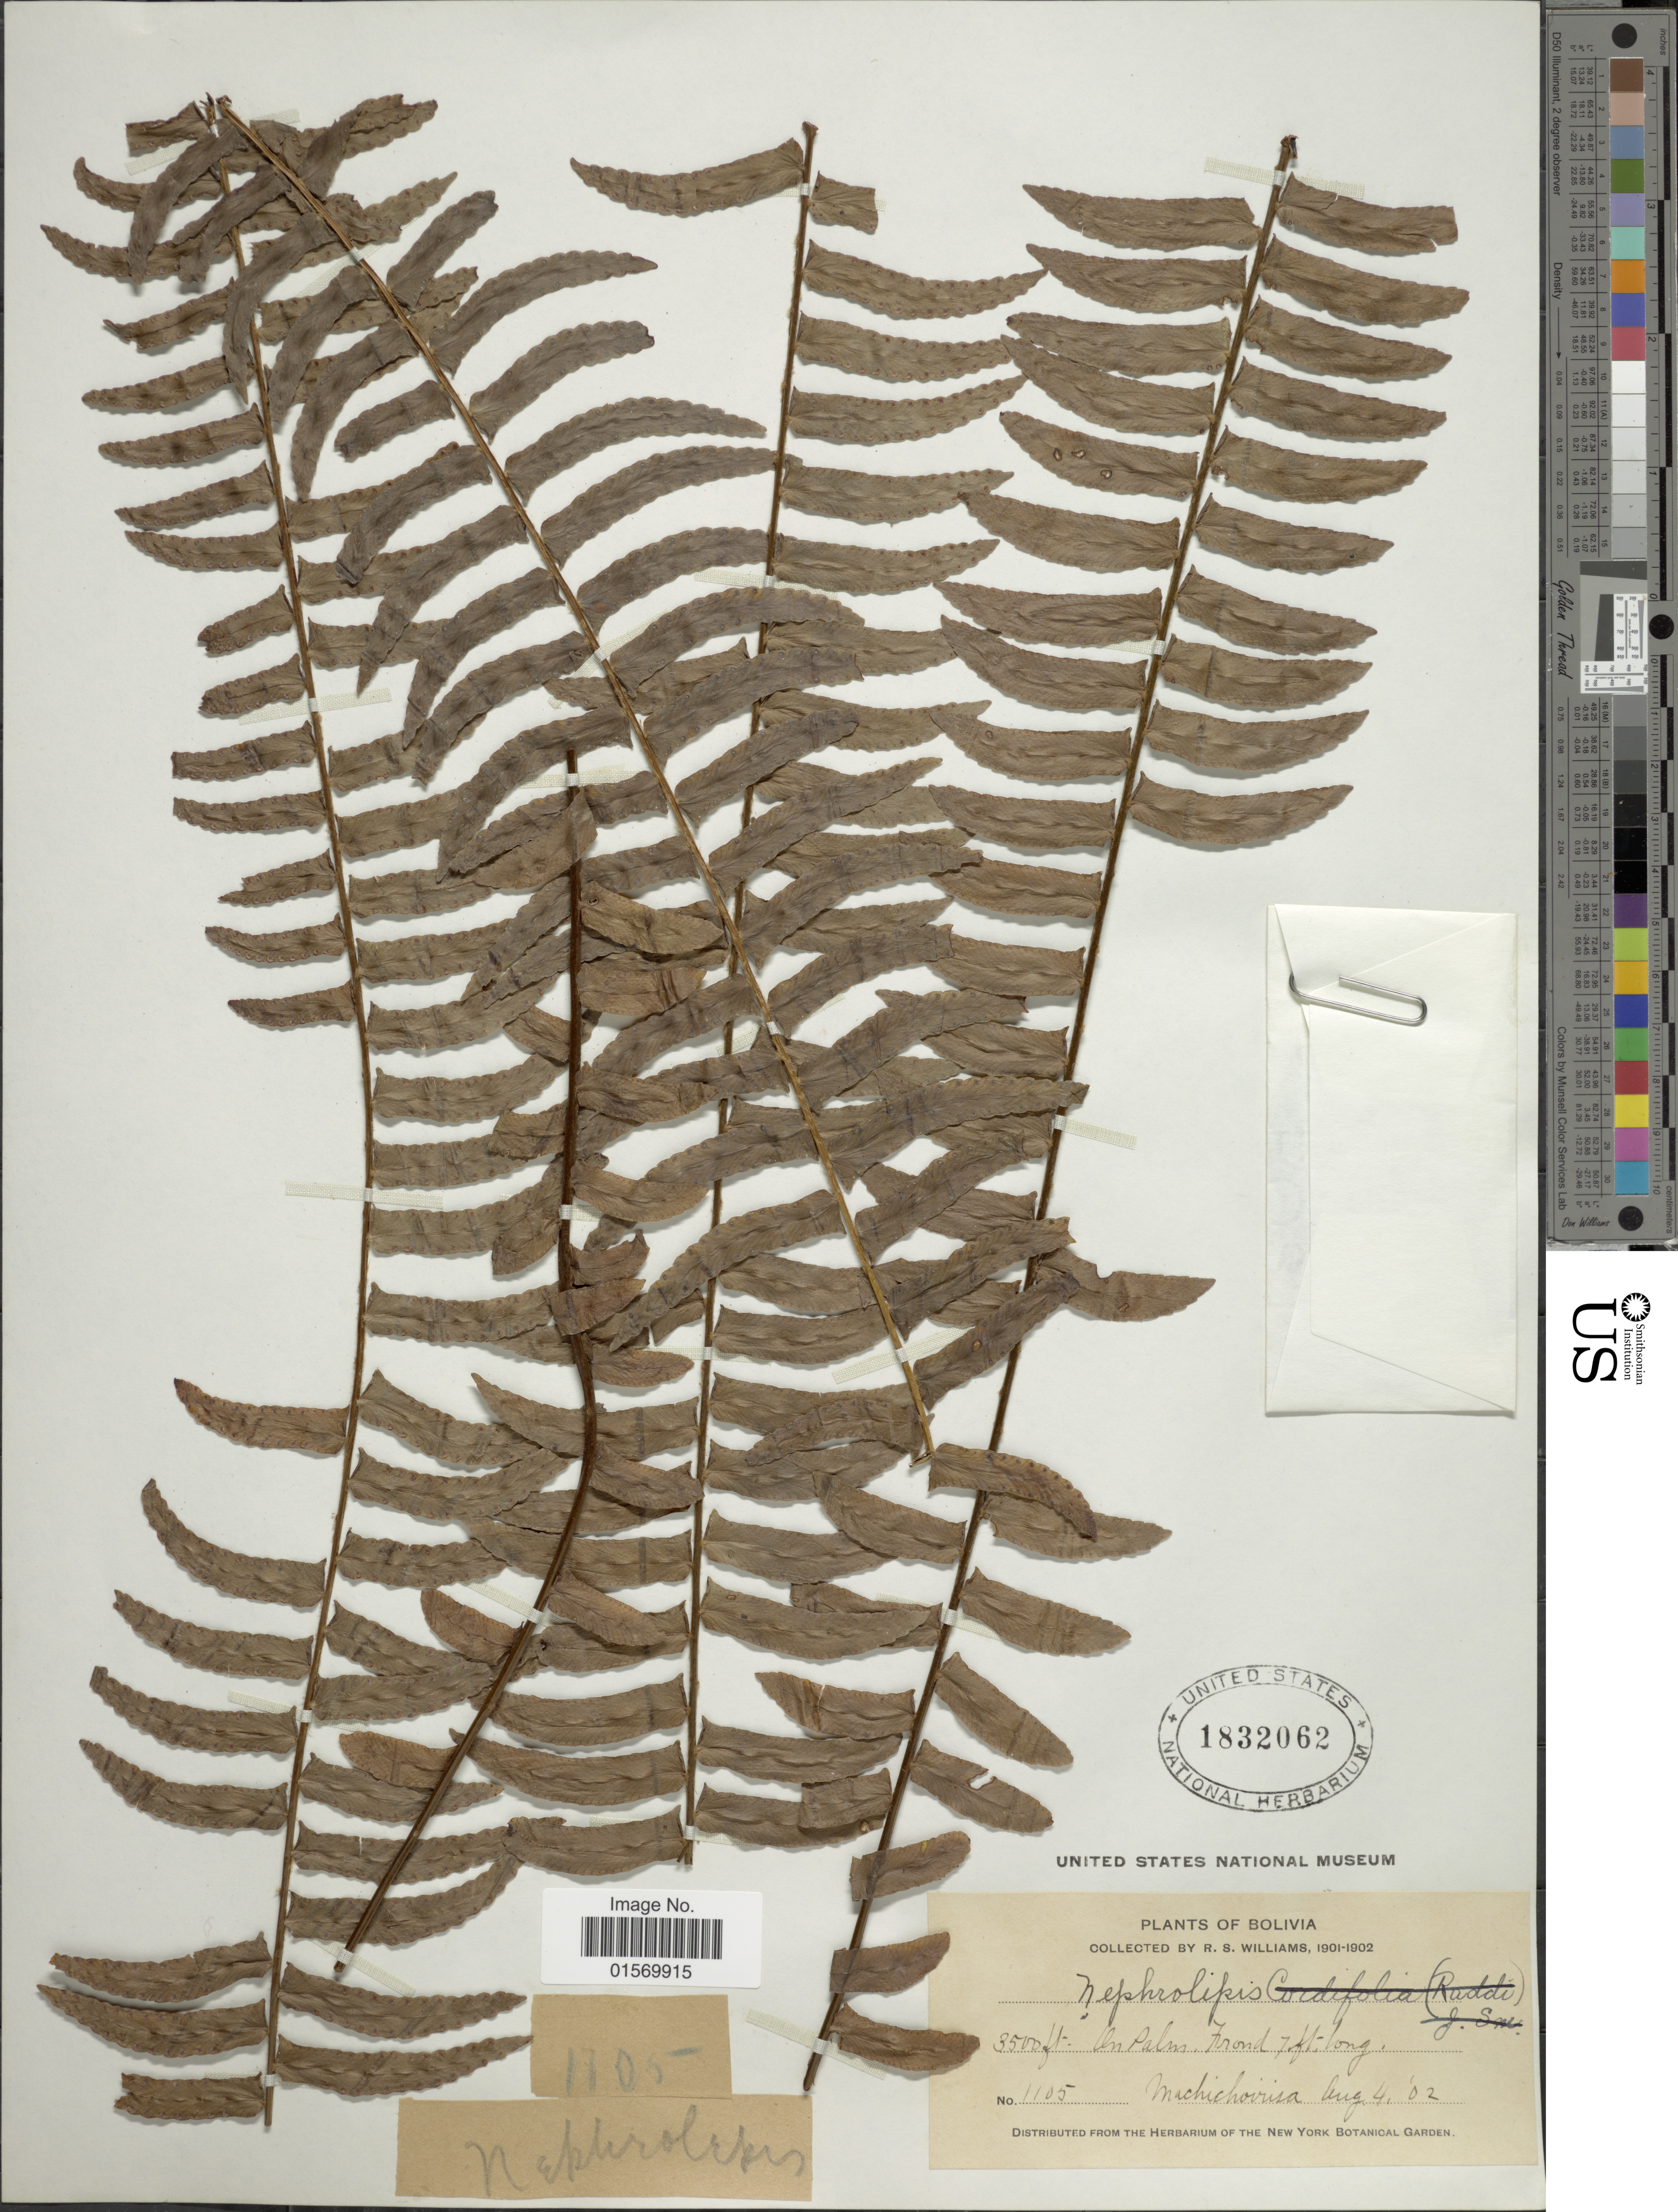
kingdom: Plantae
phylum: Tracheophyta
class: Polypodiopsida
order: Polypodiales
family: Nephrolepidaceae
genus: Nephrolepis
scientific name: Nephrolepis pendula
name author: (Raddi) J. Sm.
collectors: R. S. Williams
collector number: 1105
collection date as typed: Aug. 4, '02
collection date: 1902-08-04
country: Bolivia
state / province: La Paz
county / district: Franz Tamayo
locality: Machichorisa (near Aten)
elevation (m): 1067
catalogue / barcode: US 1832062